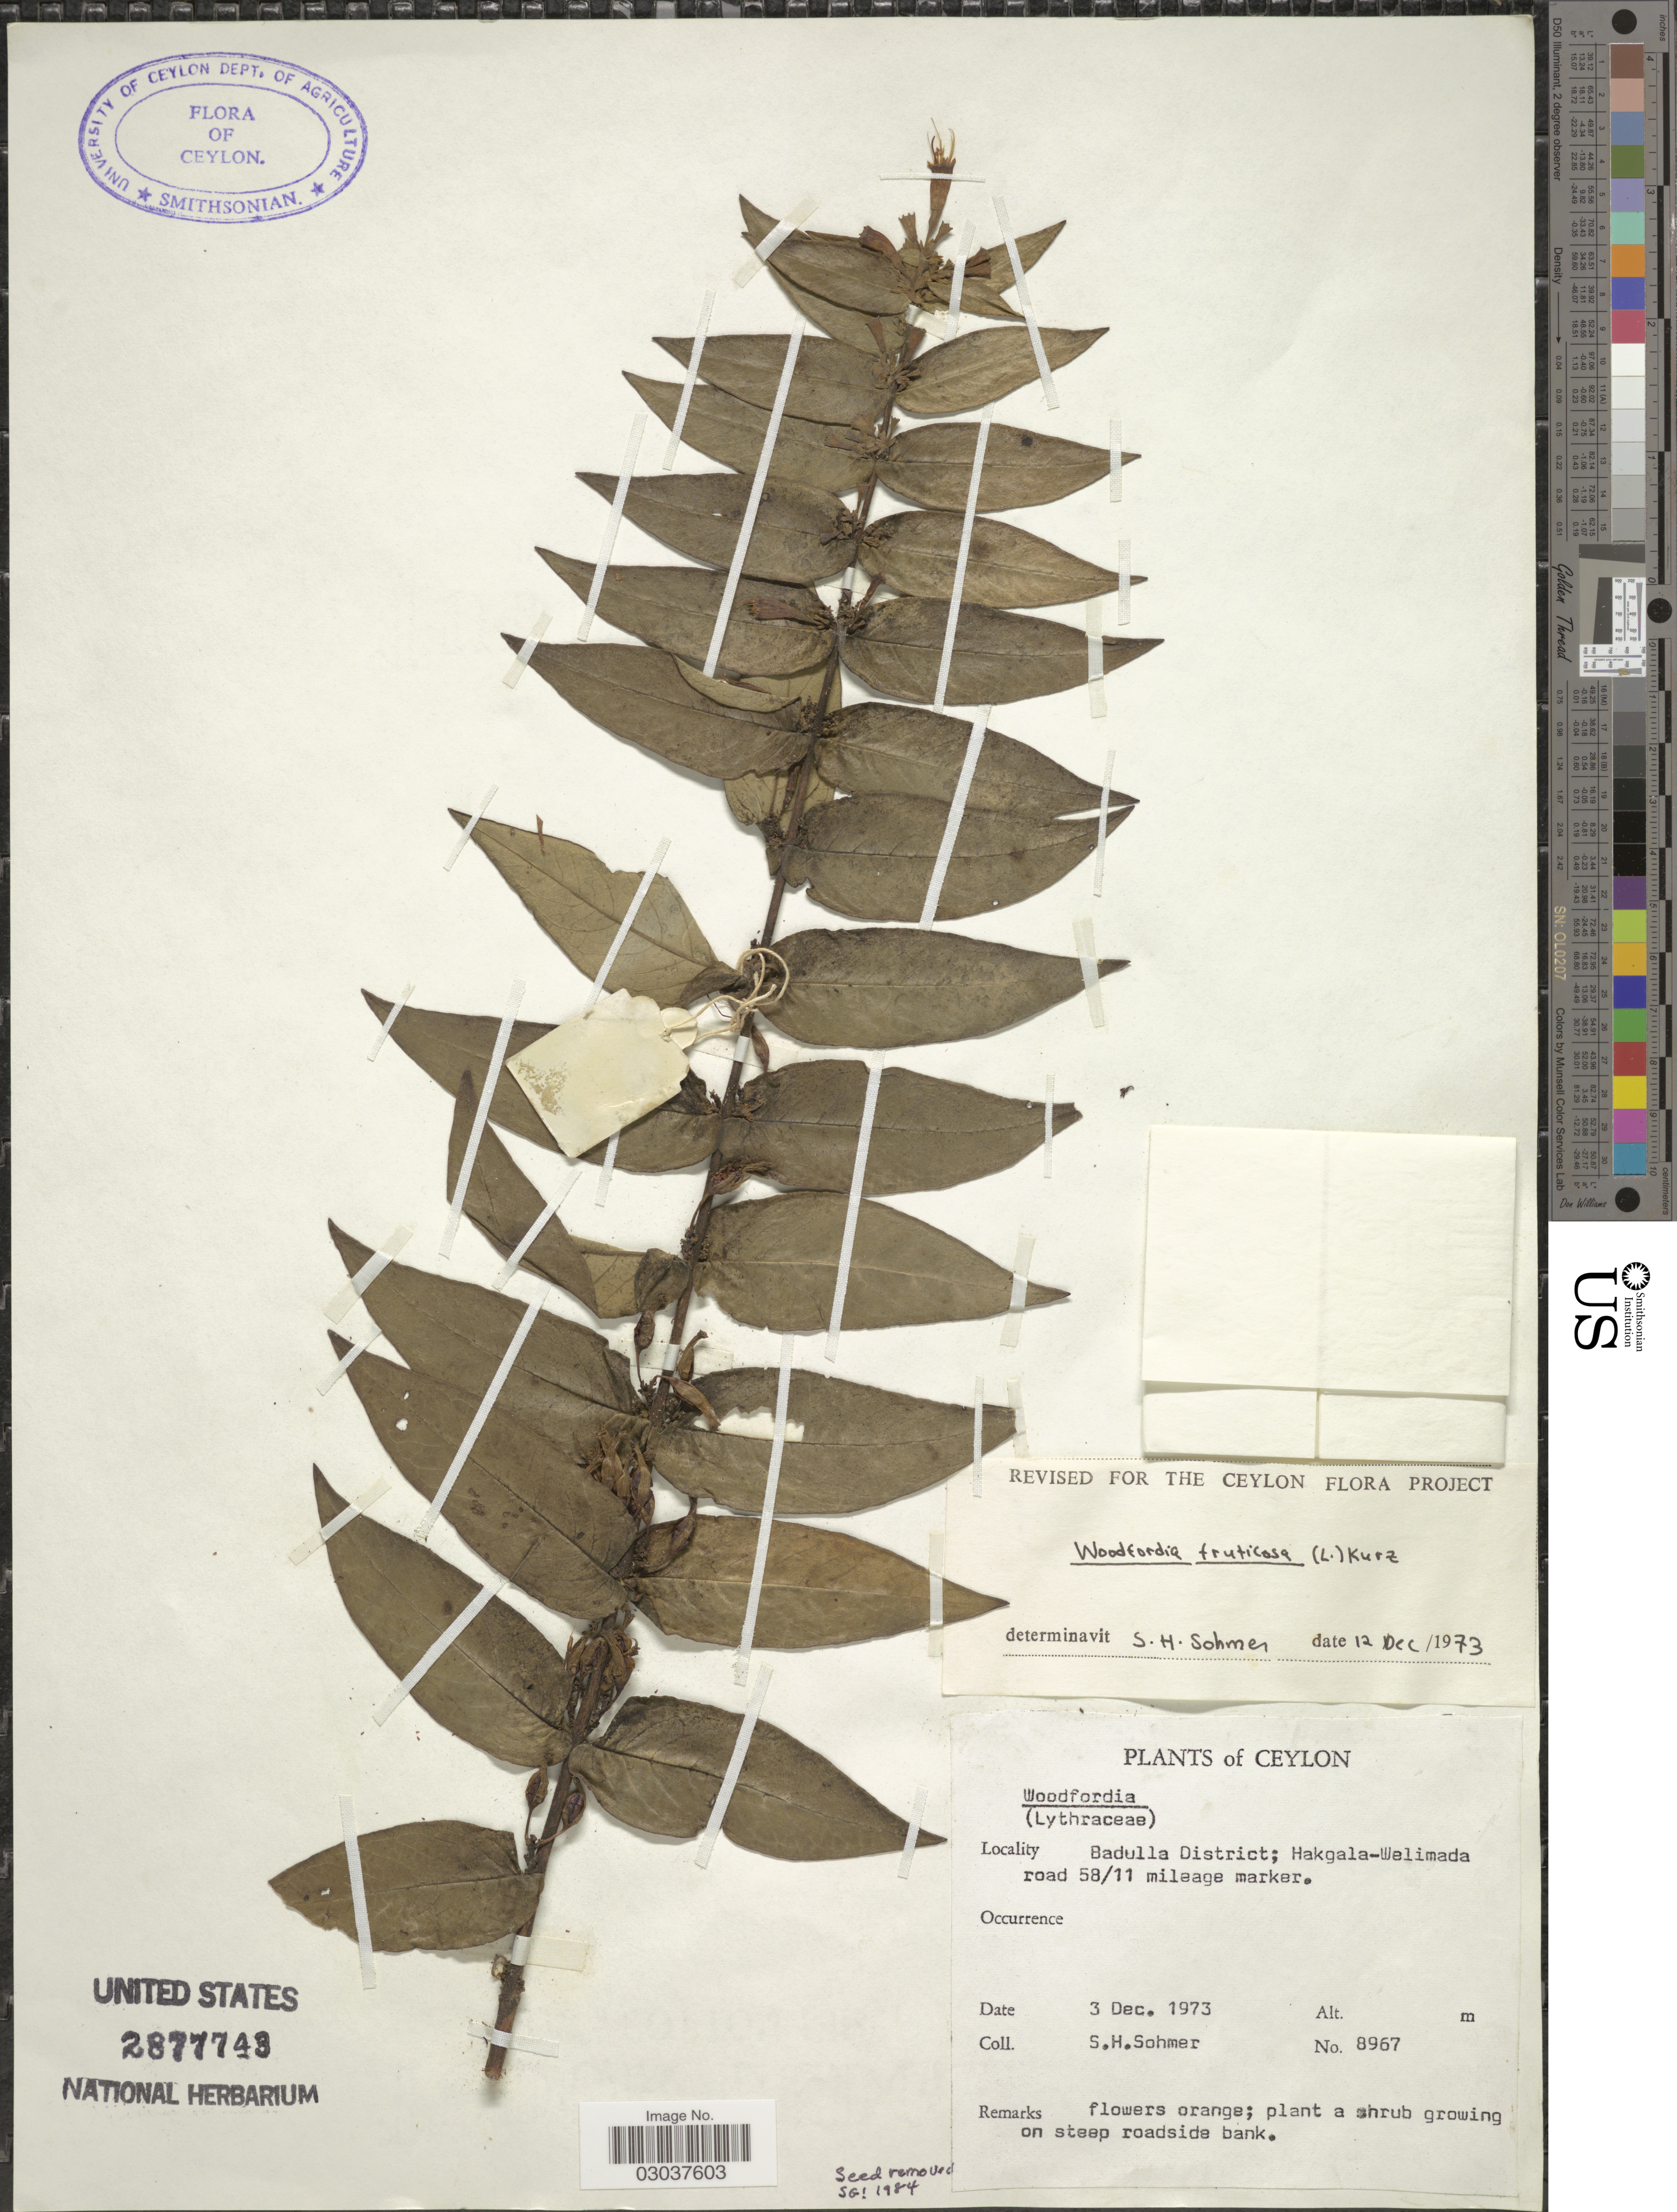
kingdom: Plantae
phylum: Tracheophyta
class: Magnoliopsida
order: Myrtales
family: Lythraceae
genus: Woodfordia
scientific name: Woodfordia fruticosa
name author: (L.) Kurz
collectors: S. H. Sohmer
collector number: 8967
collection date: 1973-12-03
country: Sri Lanka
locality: Ceylon. Badulla District; Hakgala-Welimada road 58/11 mileage marker.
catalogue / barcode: US 2877743